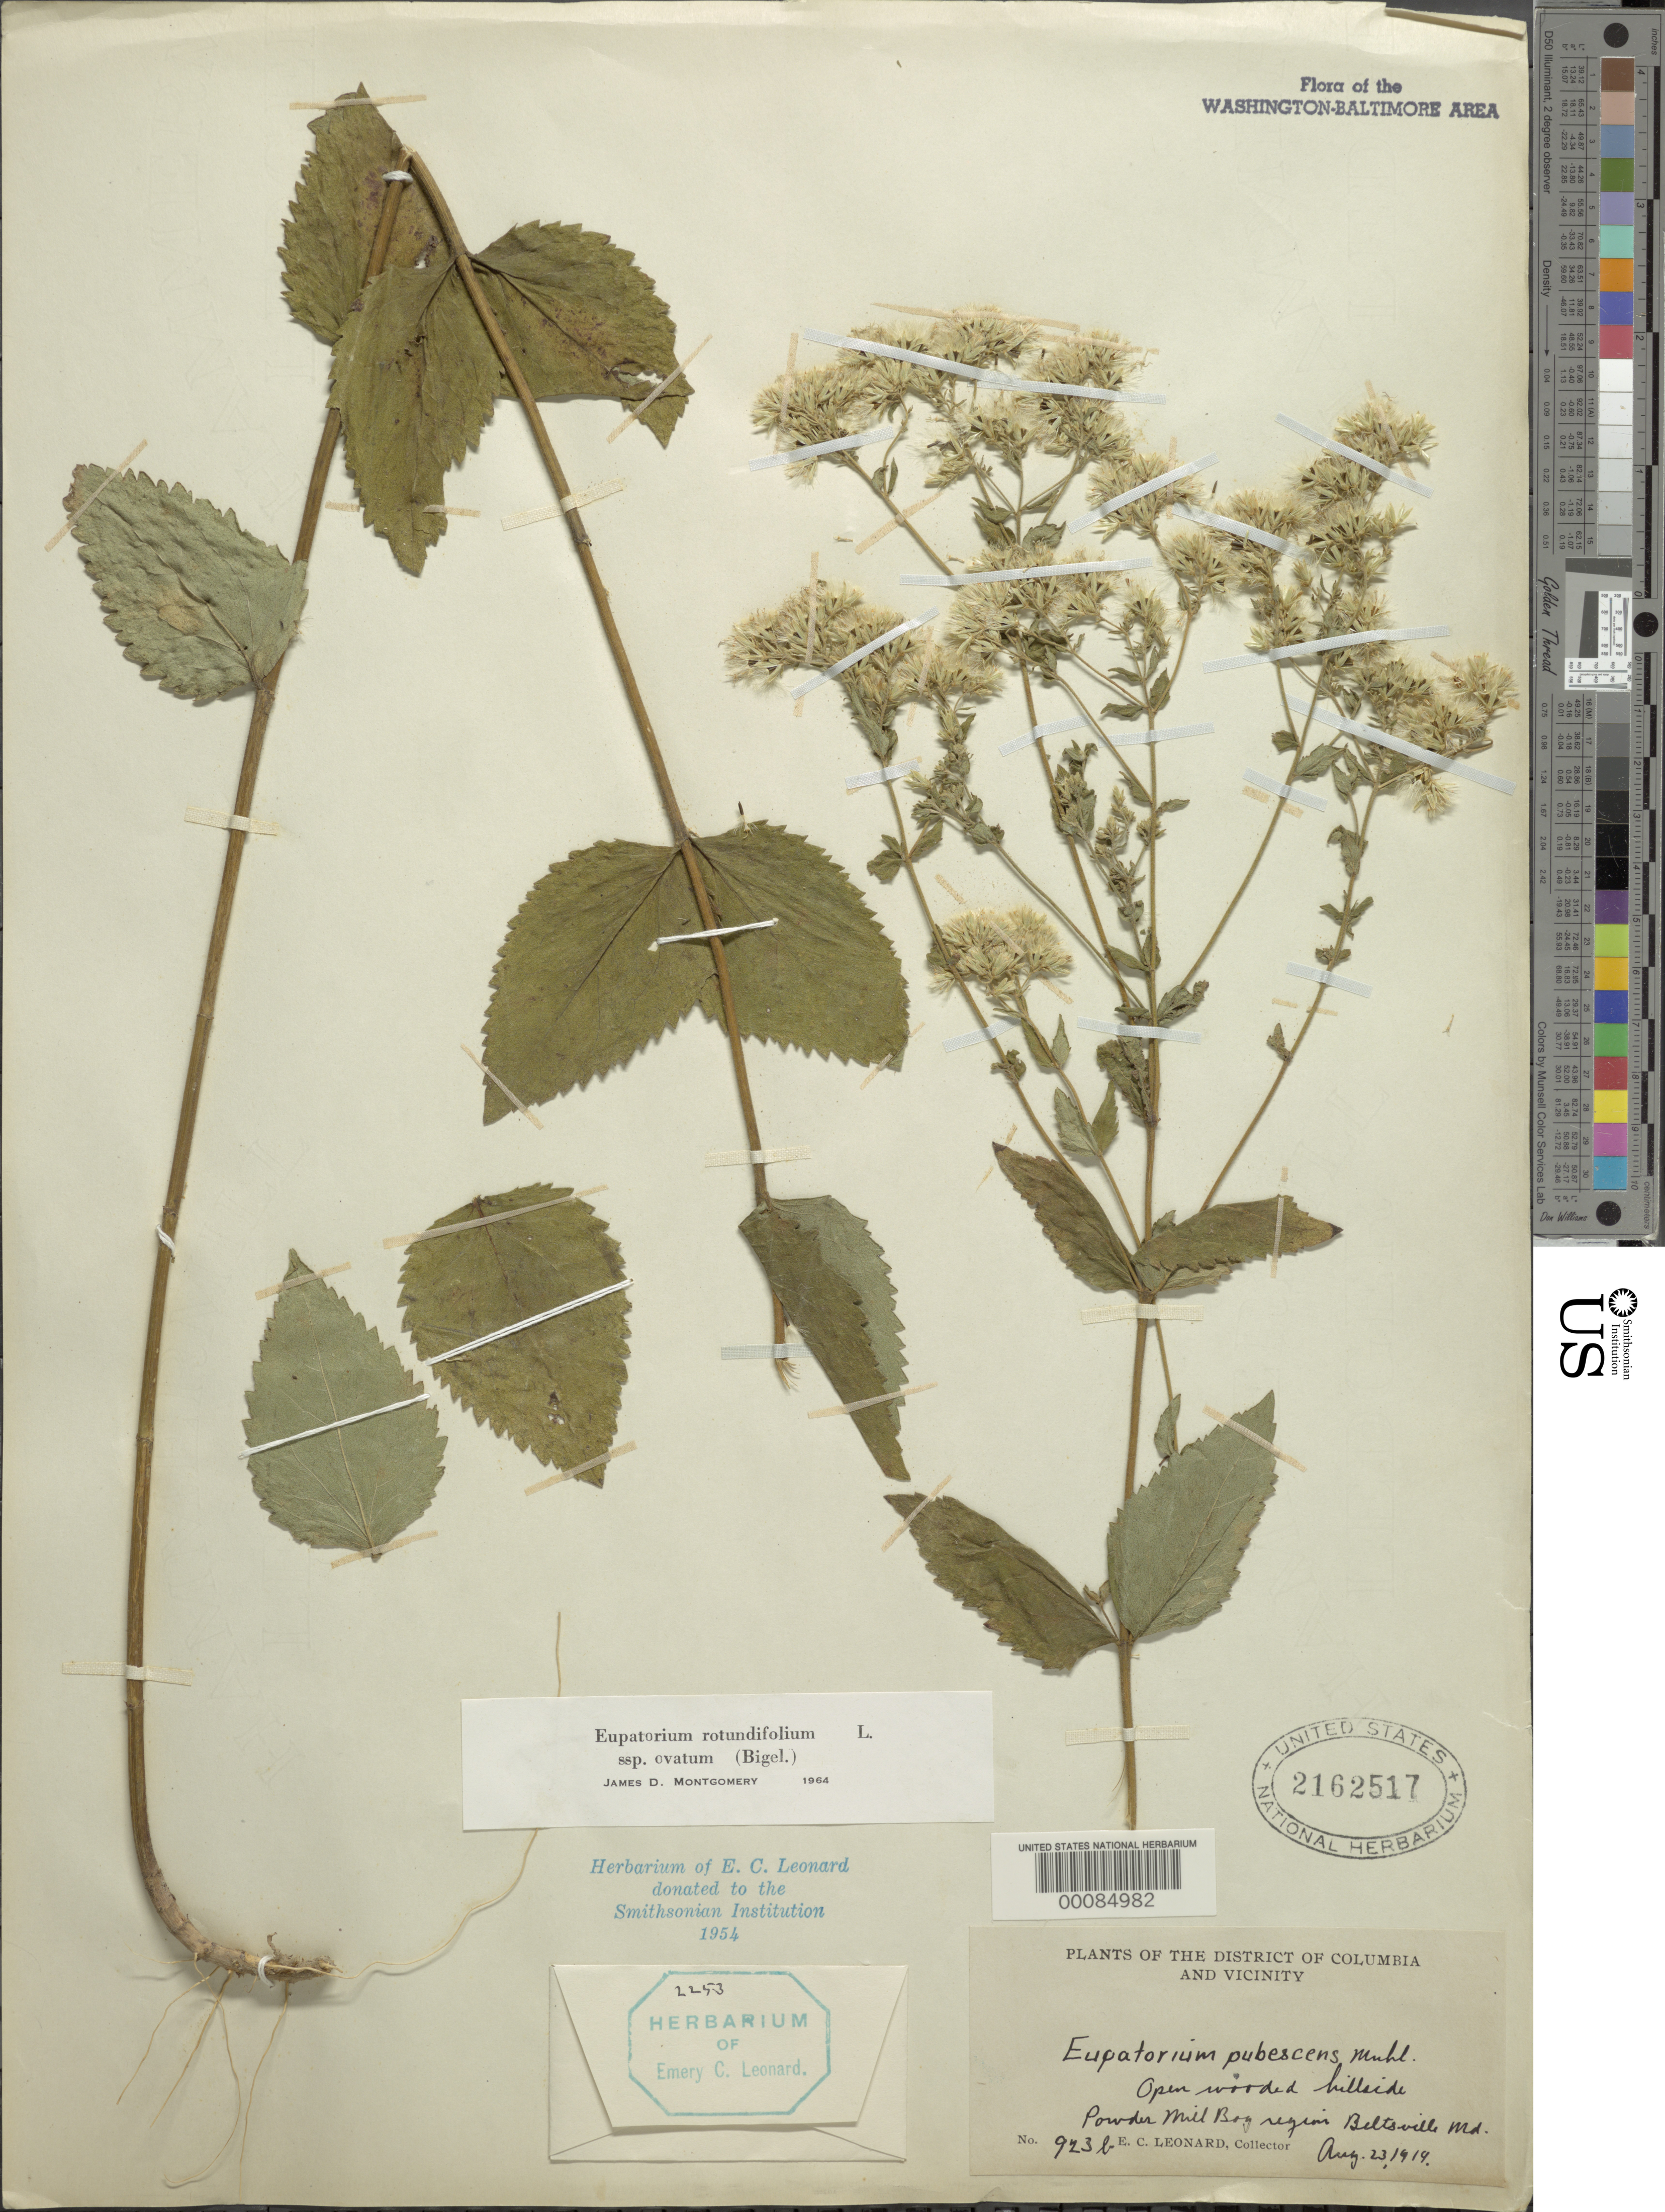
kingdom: Plantae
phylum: Tracheophyta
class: Magnoliopsida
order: Asterales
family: Asteraceae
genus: Eupatorium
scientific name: Eupatorium rotundifolium var. ovatum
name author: (Bigelow) J.D. Montgom. & Fairbrothers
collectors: E. C. Leonard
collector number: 923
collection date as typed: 23 Aug 1919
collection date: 1919-08-23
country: United States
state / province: Maryland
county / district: Prince George's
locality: Powder Mill Bog Region Beltsville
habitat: Open wooded hillside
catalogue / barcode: US 2162517